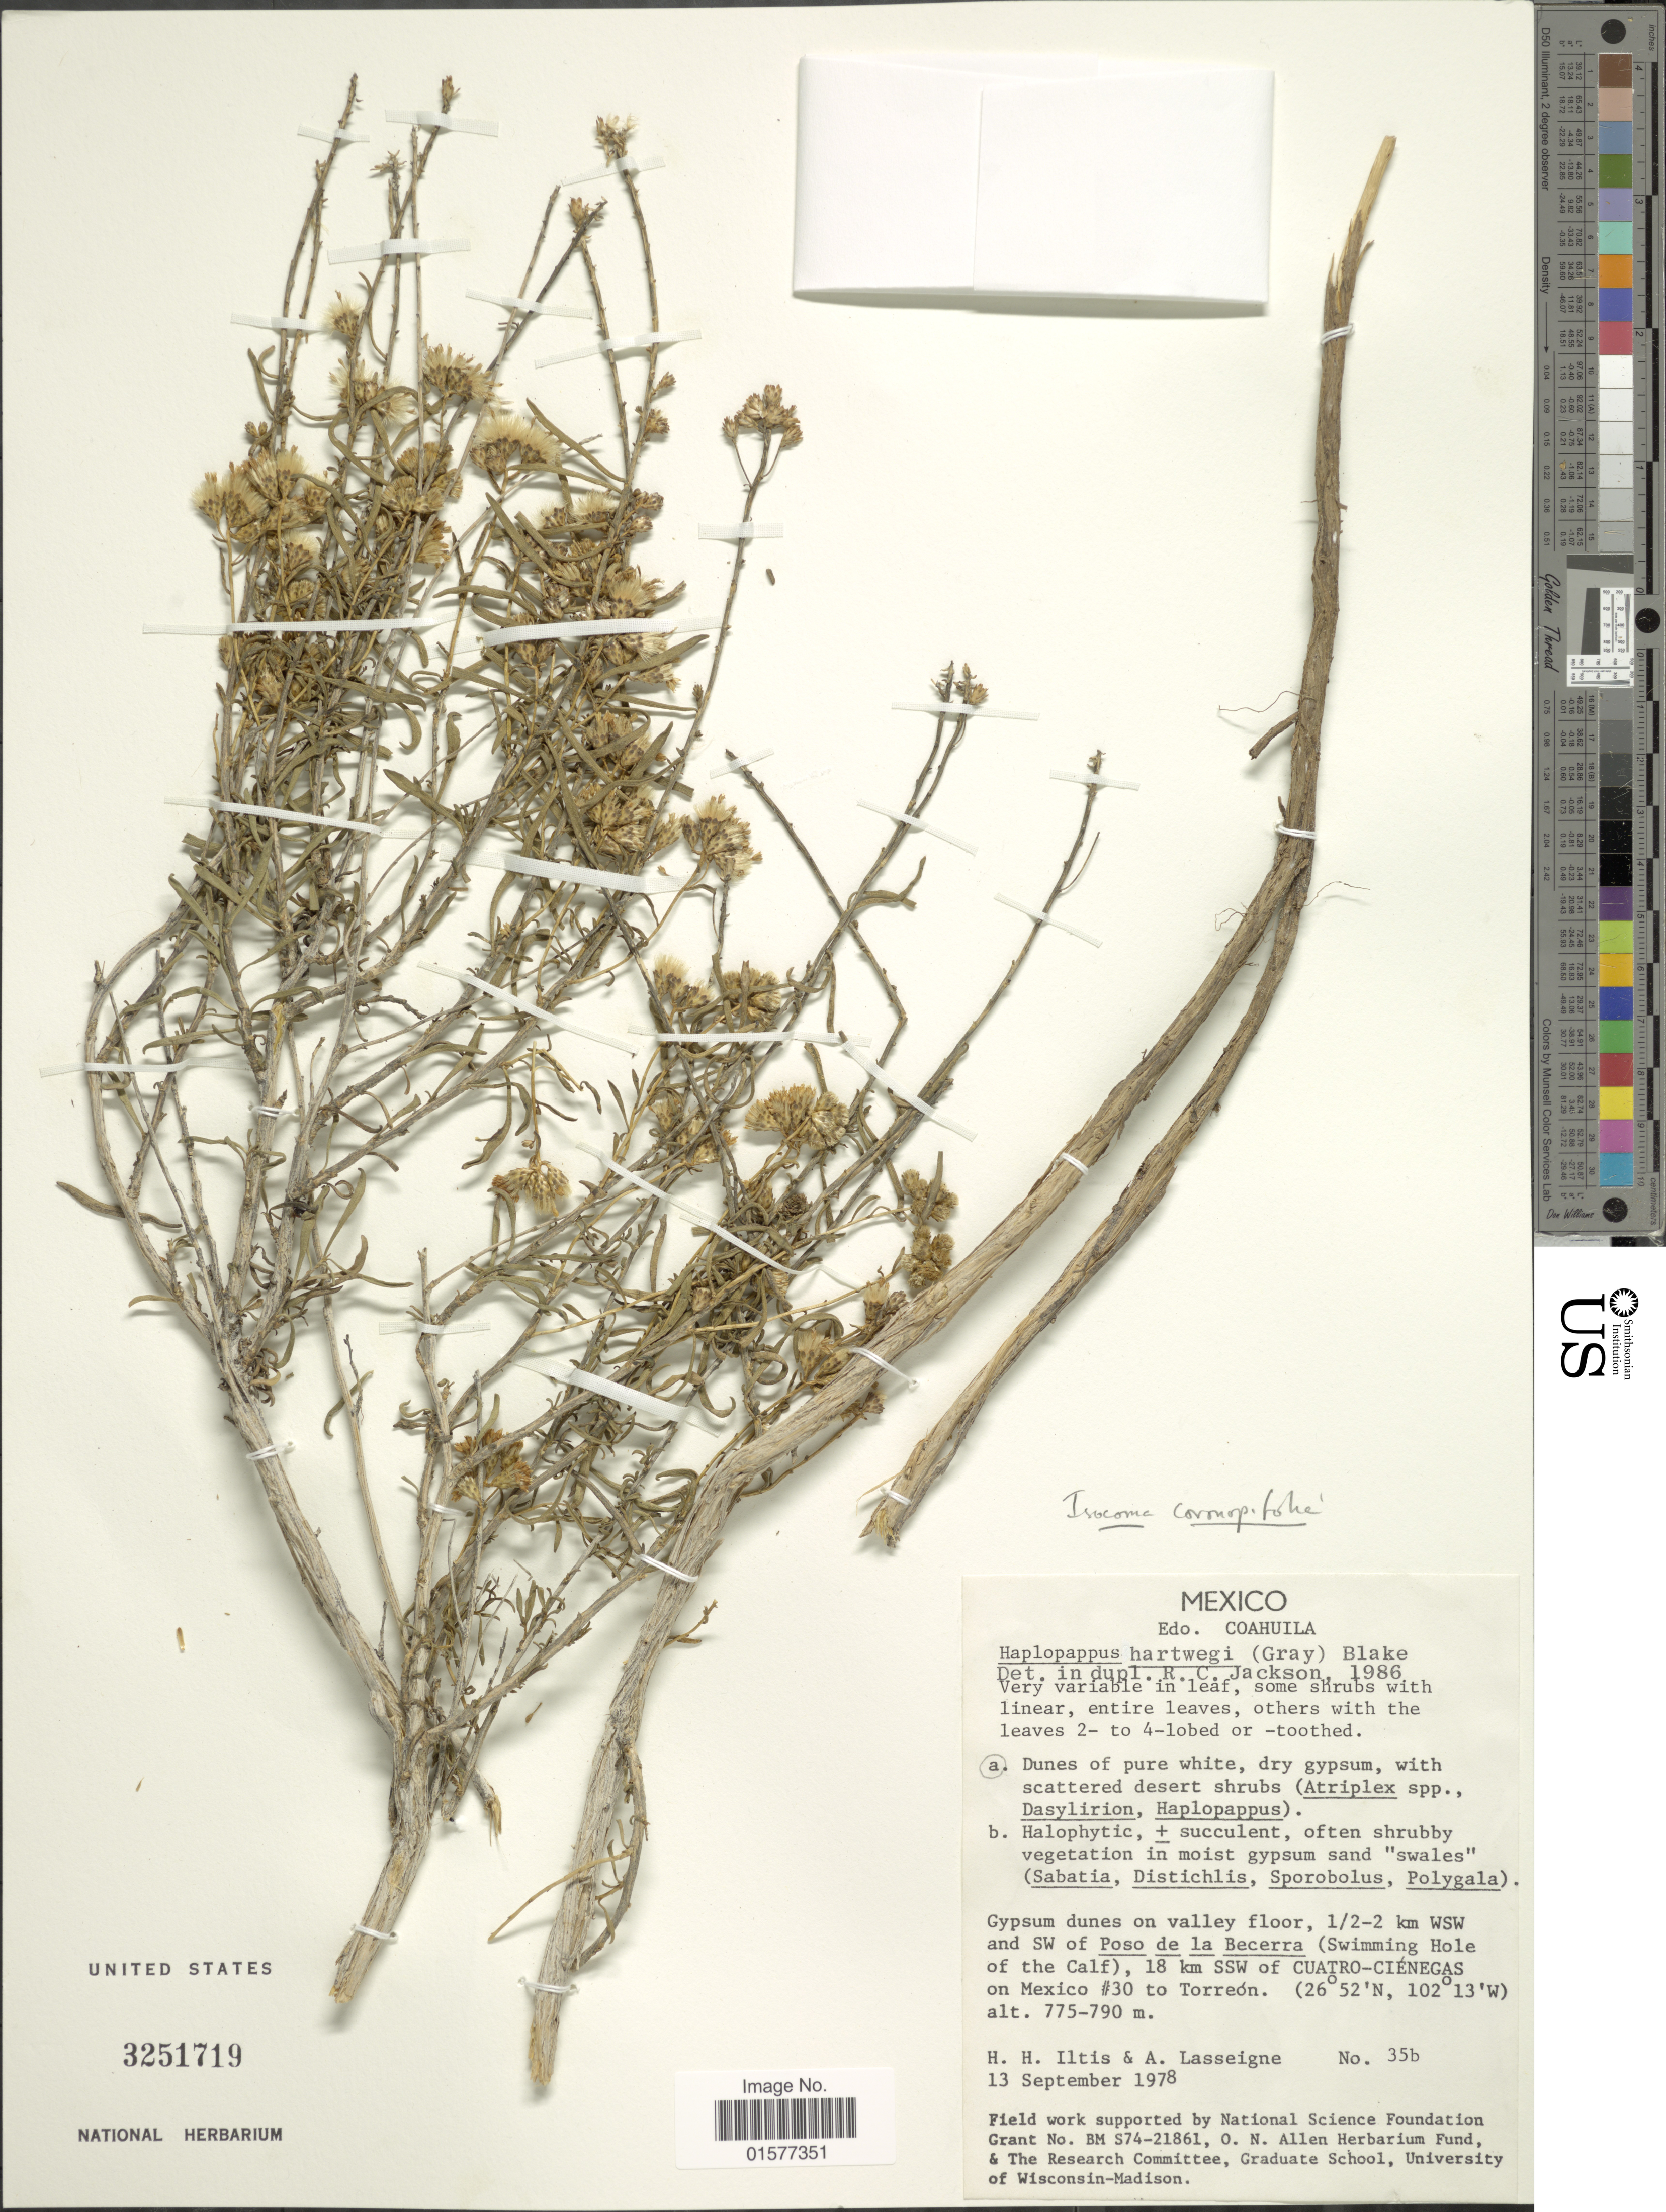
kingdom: Plantae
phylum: Tracheophyta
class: Magnoliopsida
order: Asterales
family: Asteraceae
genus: Isocoma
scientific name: Isocoma coronopifolia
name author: (A. Gray) Greene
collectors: H. H. Iltis & A. Lasseigne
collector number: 35b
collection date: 1978-09-13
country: Mexico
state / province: Coahuila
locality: Edo, Coahuila, Gypsum dunes on valley fllor, 1/2-2 WSW and SW of Poso de la Becerra (Swimming Hole of the Calf), 18 km SSW of Cuatro-Cienegas on Mexico #30 to Torreon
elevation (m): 775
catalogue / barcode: US 3251719